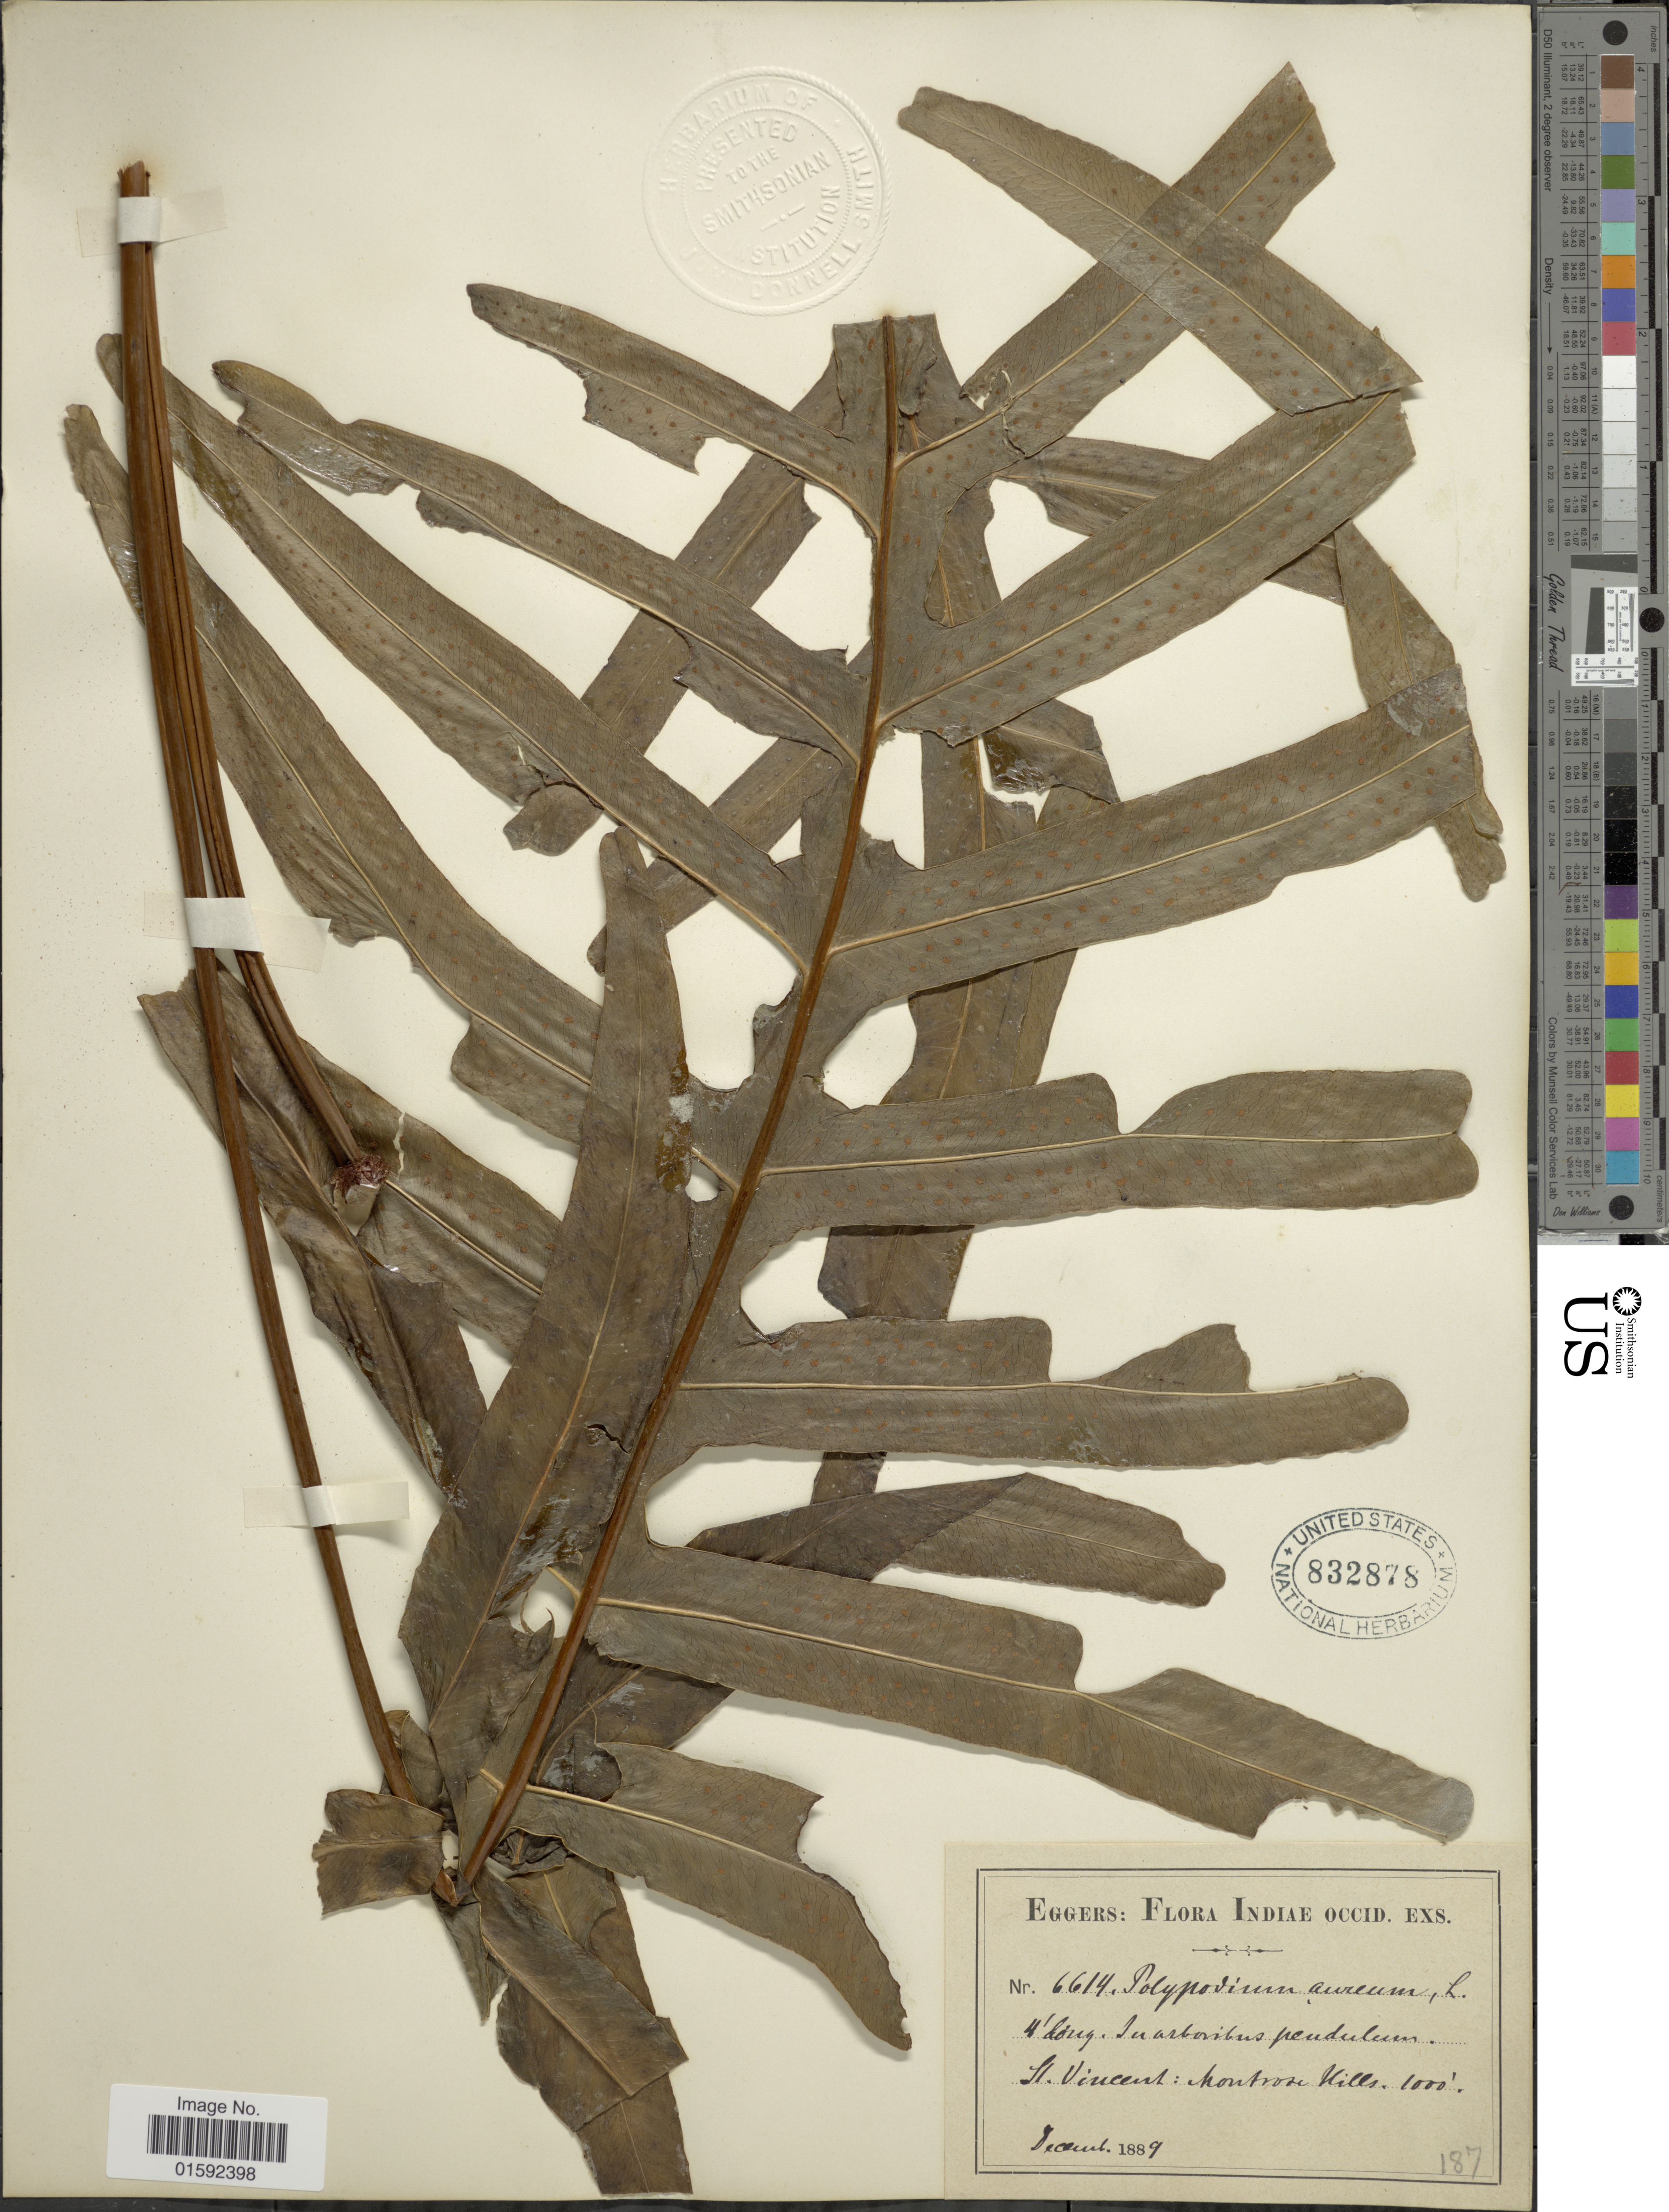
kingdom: Plantae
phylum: Tracheophyta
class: Polypodiopsida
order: Polypodiales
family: Polypodiaceae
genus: Phlebodium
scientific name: Phlebodium aureum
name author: (L.) J. Sm.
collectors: -. Eggers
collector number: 6614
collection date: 1889-12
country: St. Vincent - Grenadines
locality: Indiae Occid., St. Vincents: Montane Hills.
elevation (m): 305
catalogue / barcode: US 832878